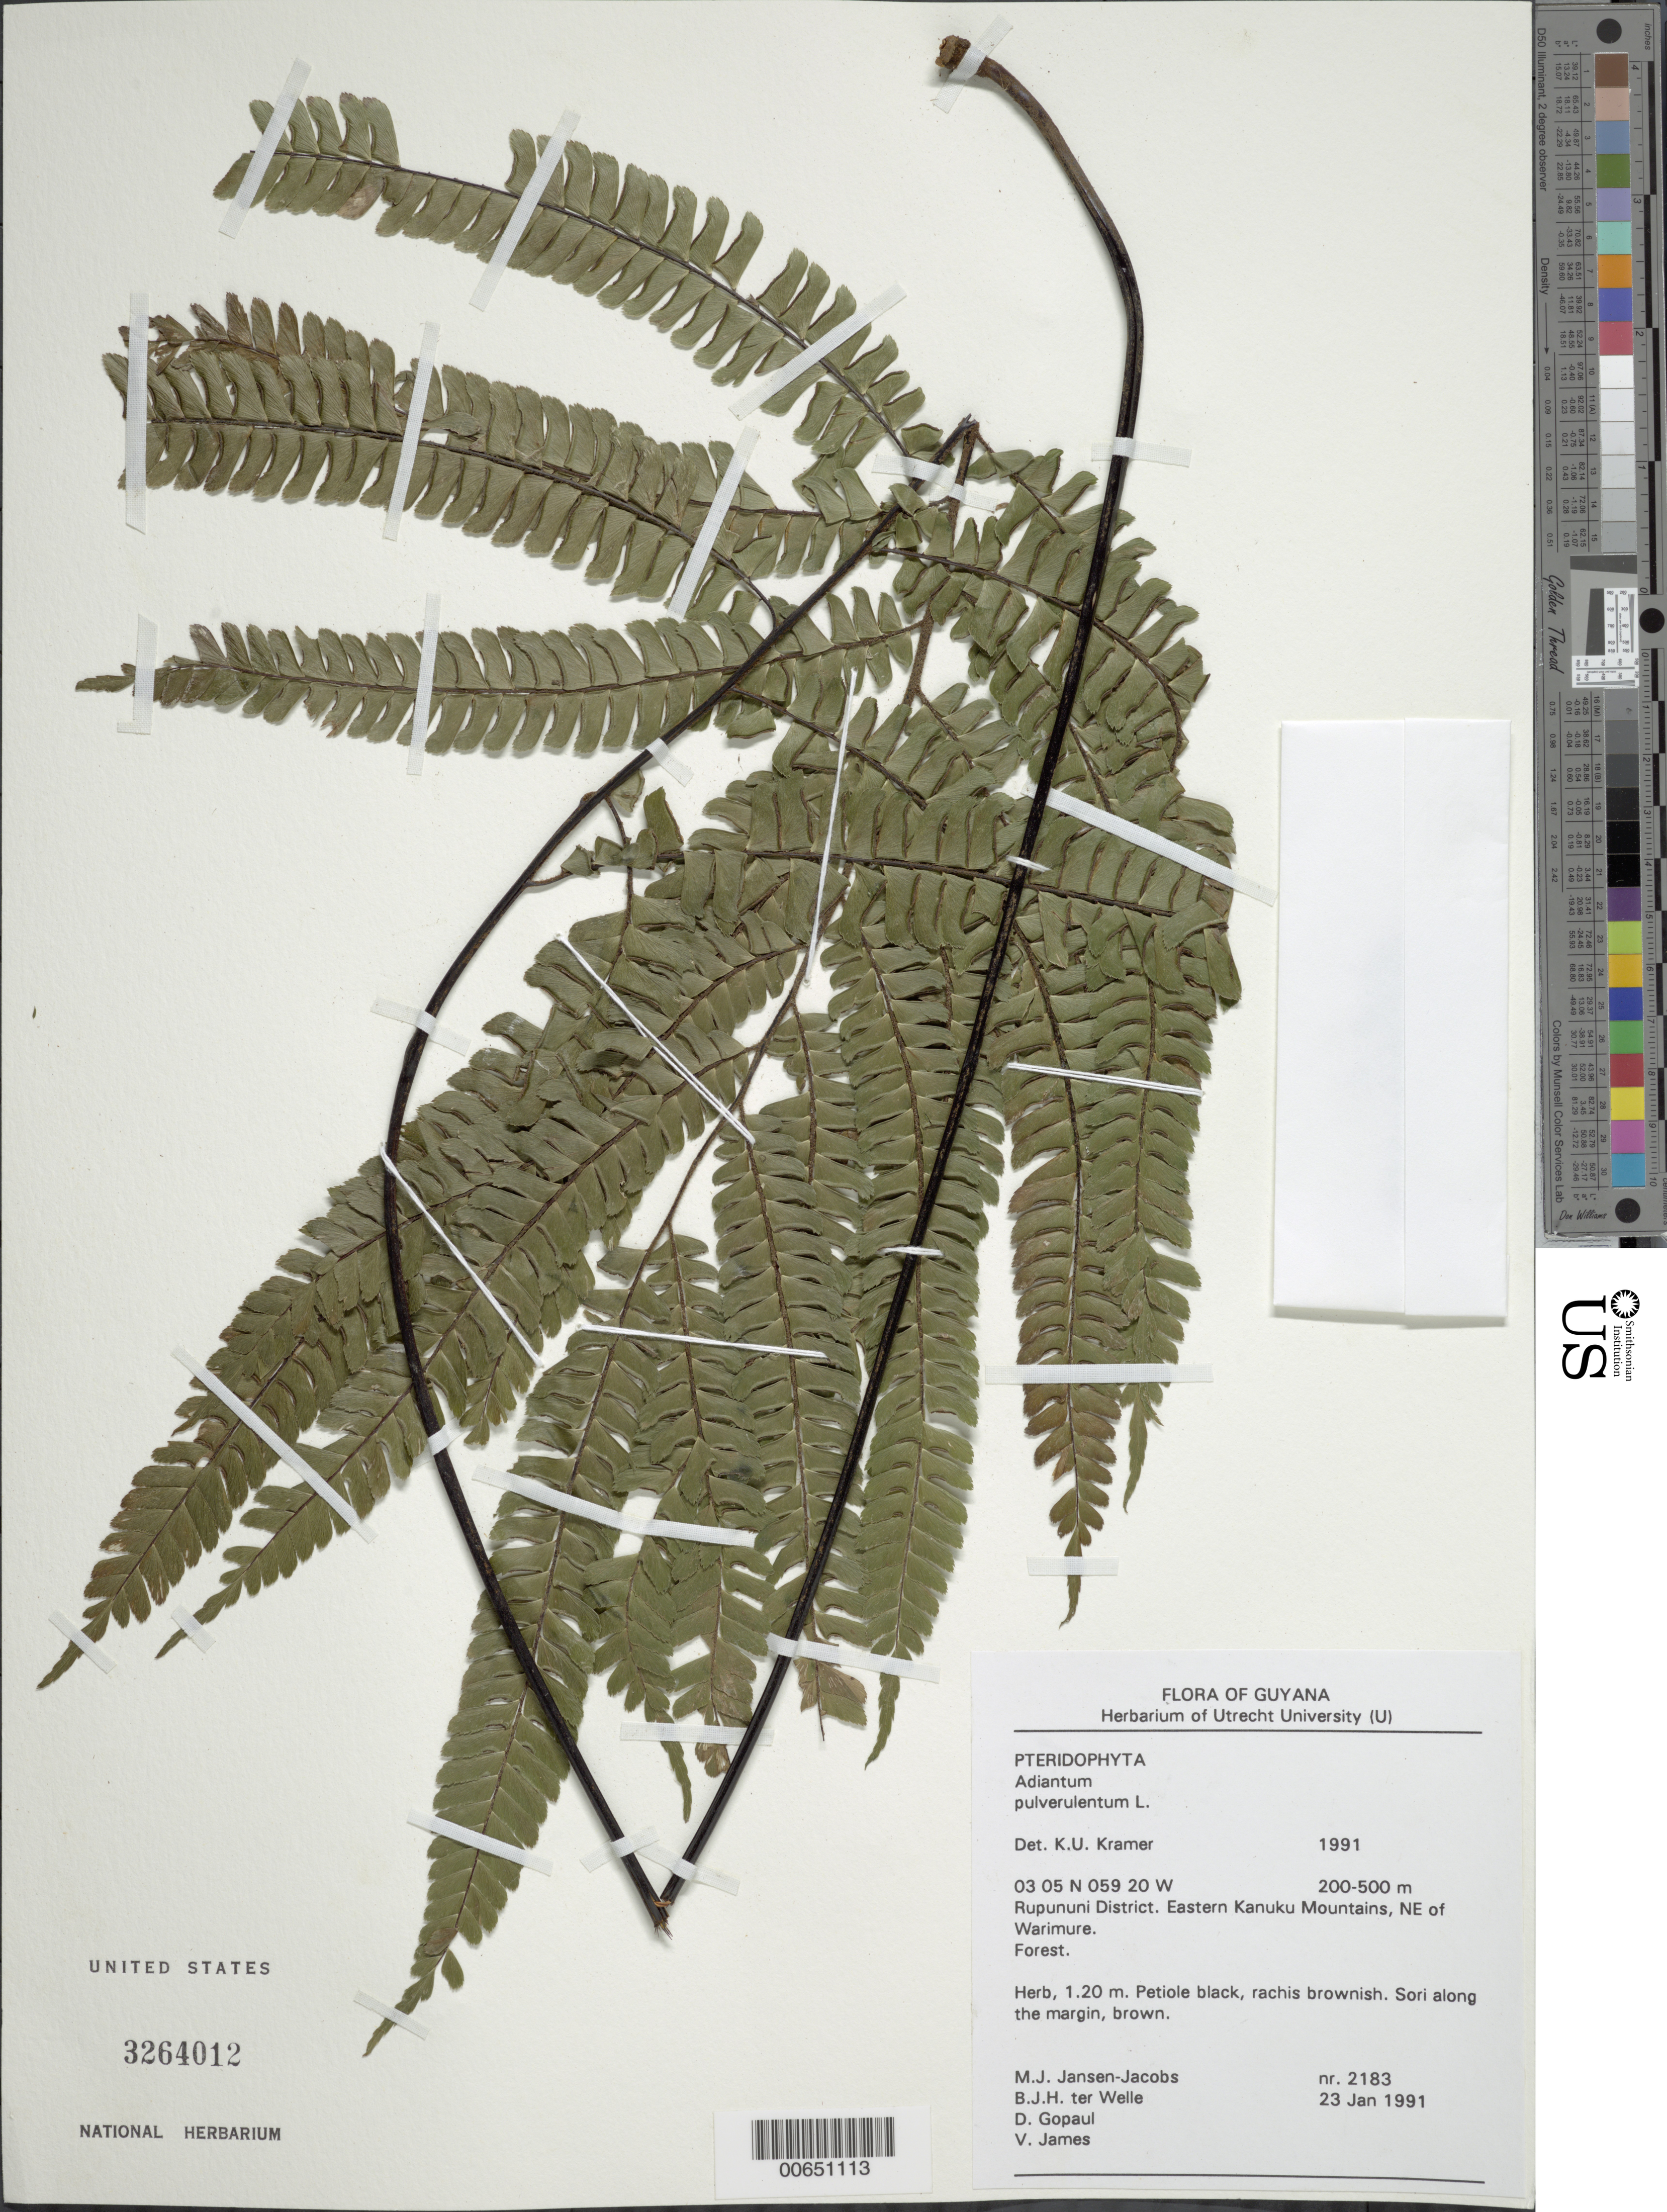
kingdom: Plantae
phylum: Tracheophyta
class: Polypodiopsida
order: Polypodiales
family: Pteridaceae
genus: Adiantum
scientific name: Adiantum pulverulentum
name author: L.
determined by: Kramer, K. U.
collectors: M. J. Jansen-Jacobs, B. Welle, D. Gopaul & V. James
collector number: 2183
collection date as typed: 23-Jan-91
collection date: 1991-01-23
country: Guyana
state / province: U. Takutu-U. Essequibo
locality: Warimure, NE of, eastern Kanuku Mts., Rupununi District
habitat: Forest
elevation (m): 200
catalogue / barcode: US 3264012